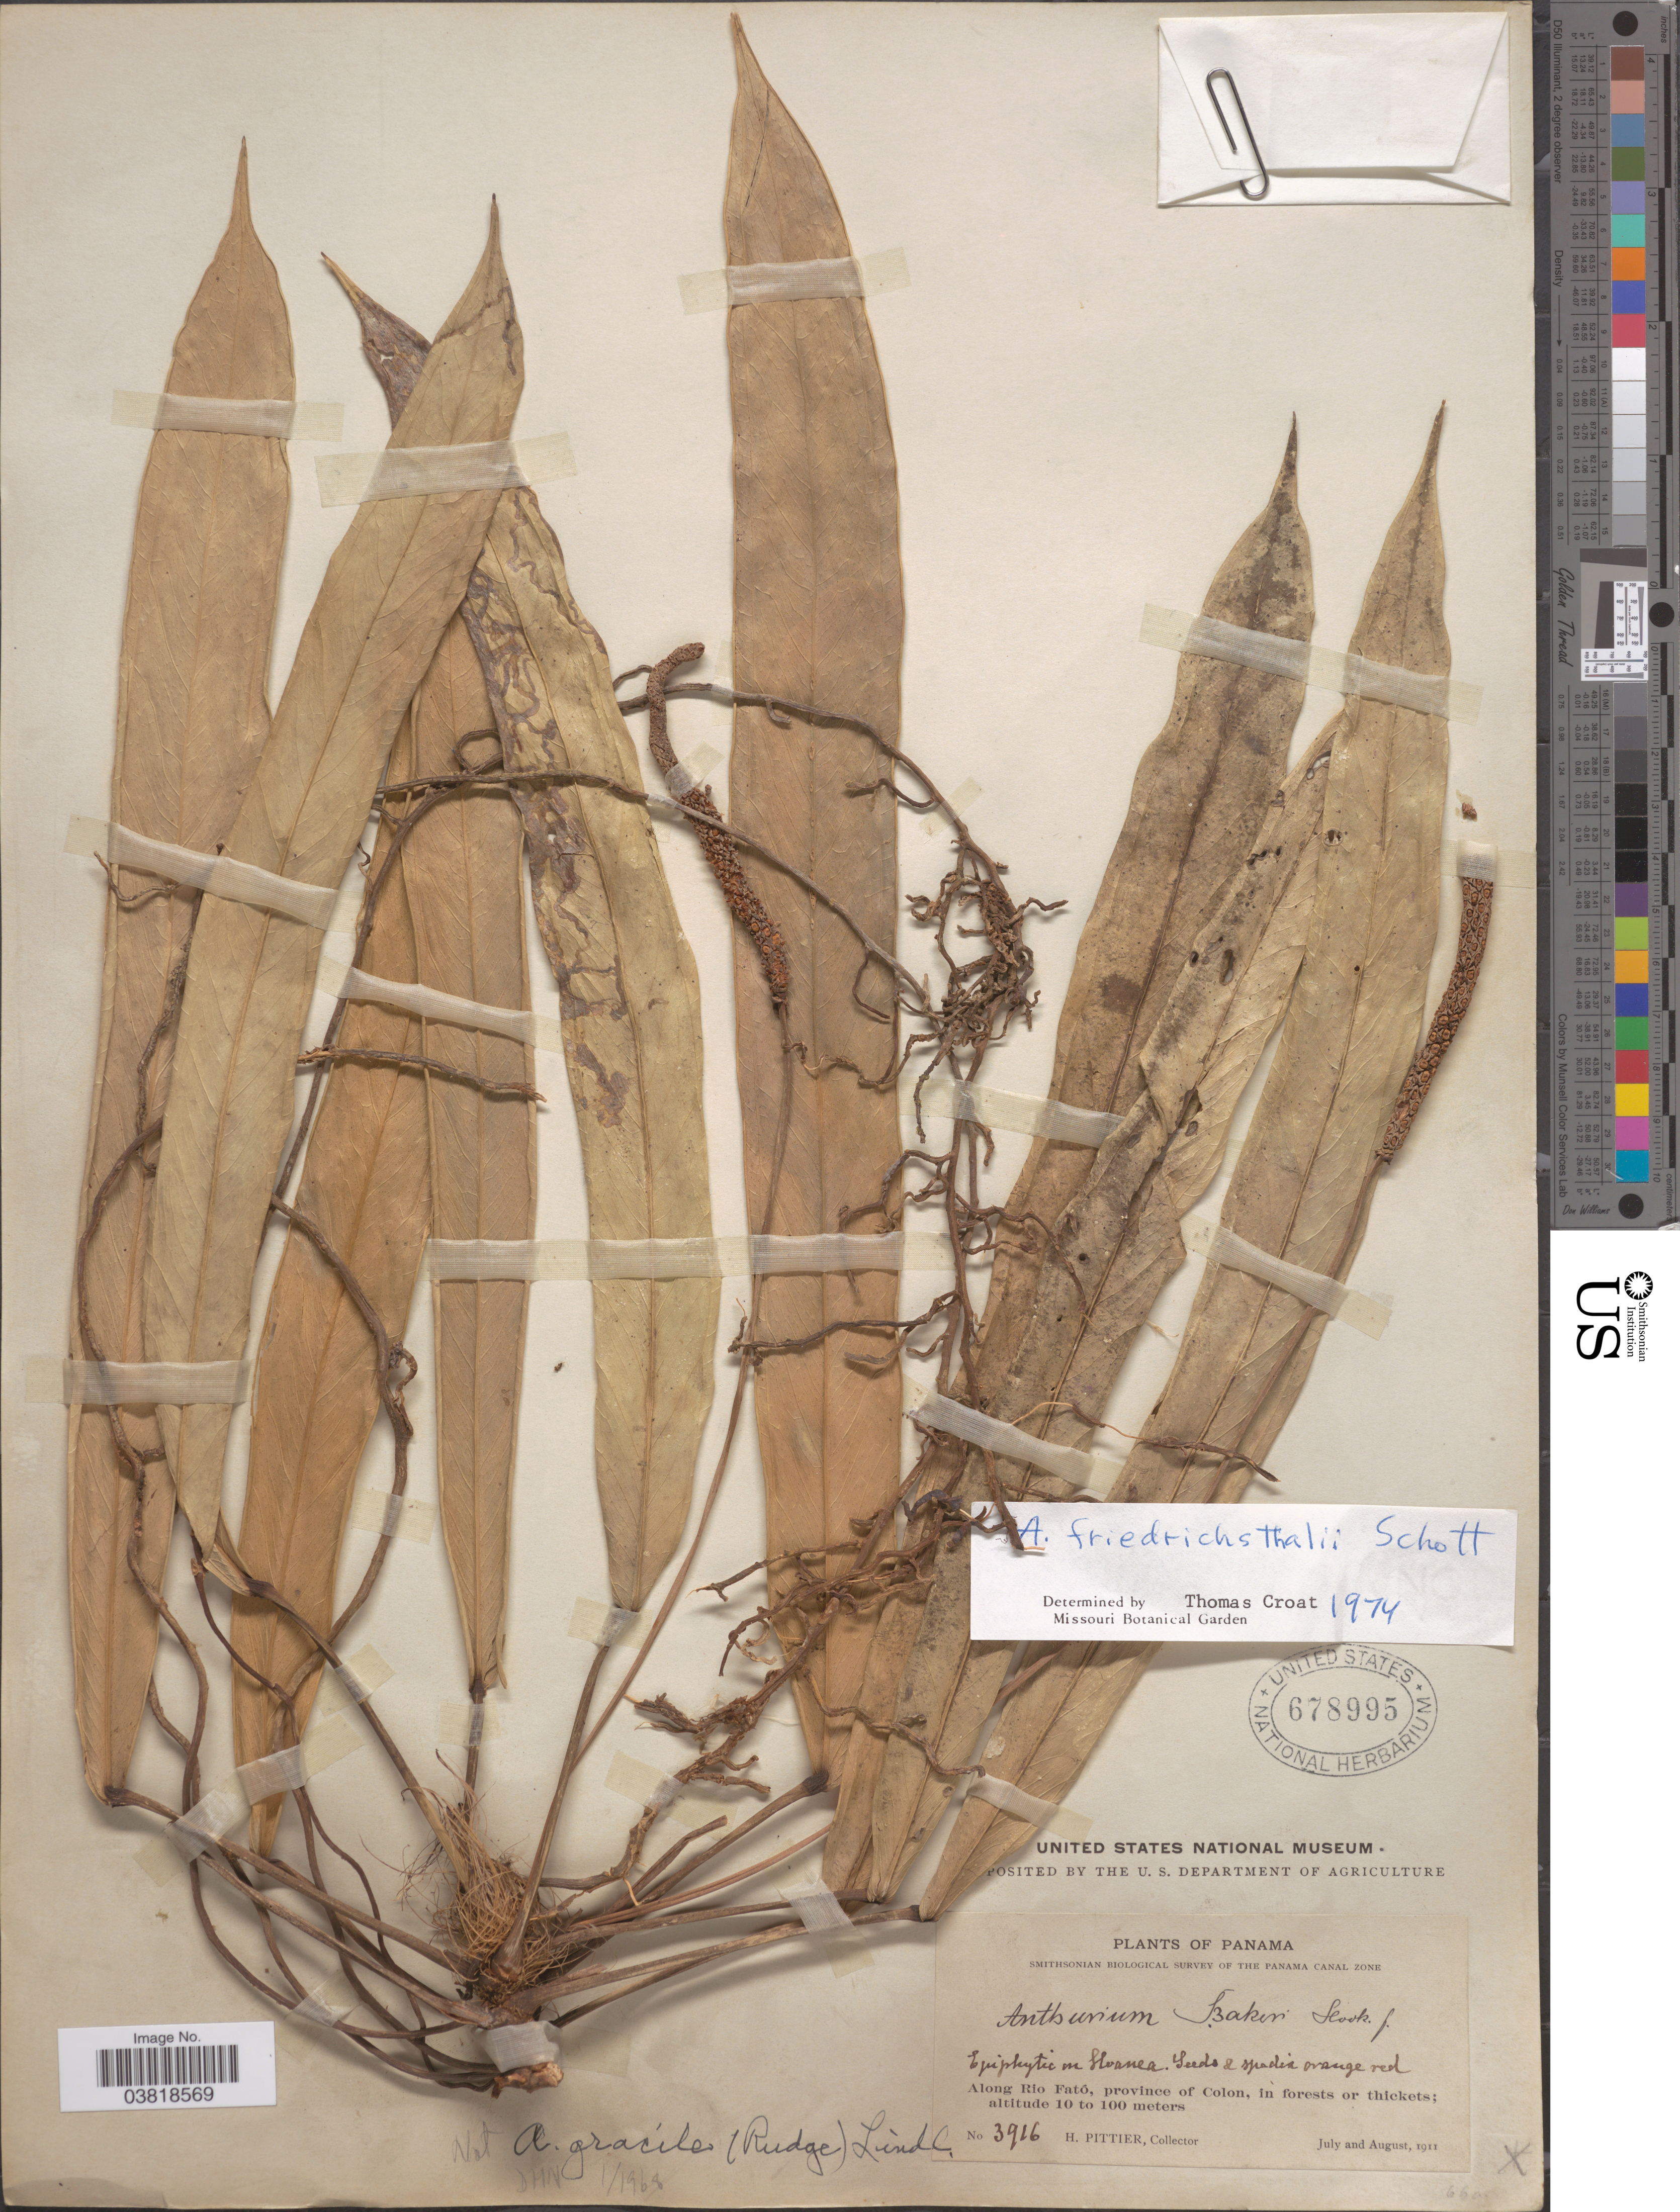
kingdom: Plantae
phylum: Tracheophyta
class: Liliopsida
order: Alismatales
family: Araceae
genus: Anthurium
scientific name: Anthurium friedrichsthalii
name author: Schott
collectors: H. F. Pittier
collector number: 3916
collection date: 1911-07/1911-08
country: Panama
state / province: Colón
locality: Along Rio Fató.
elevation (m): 10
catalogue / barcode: US 678995